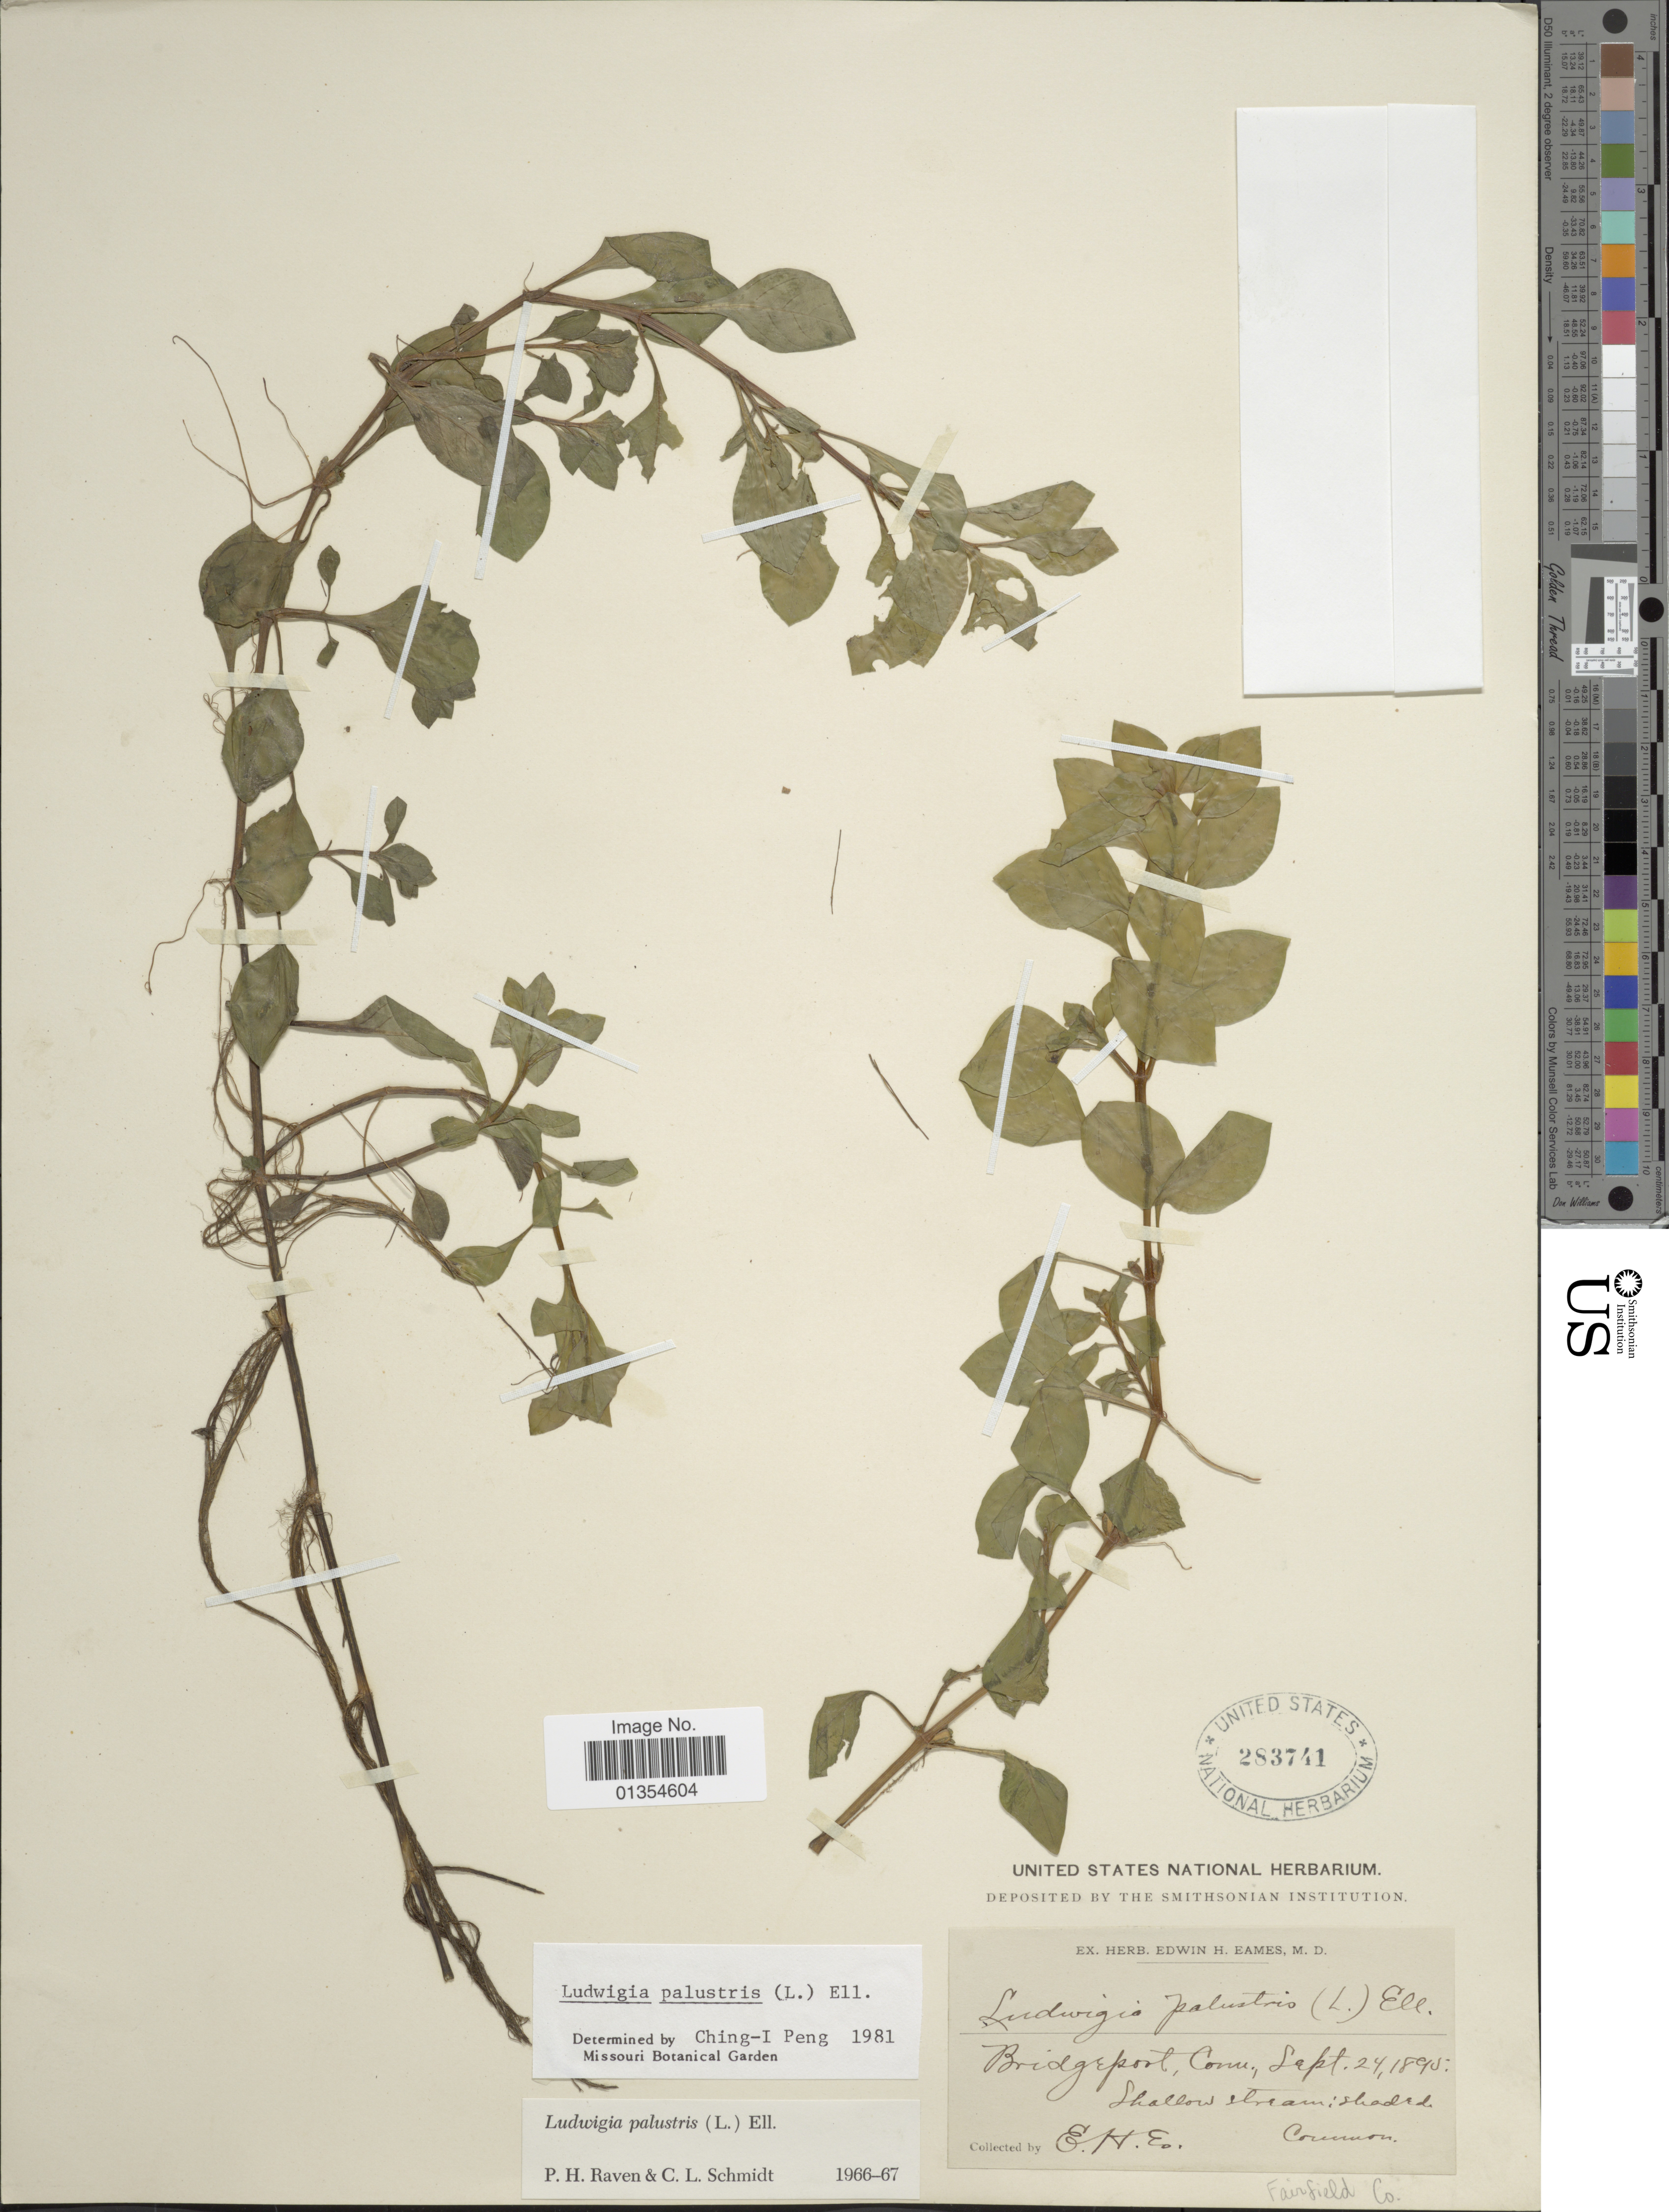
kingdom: Plantae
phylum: Tracheophyta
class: Magnoliopsida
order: Myrtales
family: Onagraceae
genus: Ludwigia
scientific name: Ludwigia palustris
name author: (L.) Elliott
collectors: E. H. Eames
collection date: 1895-09-24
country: United States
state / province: Connecticut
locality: Bridgeport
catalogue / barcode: US 283741